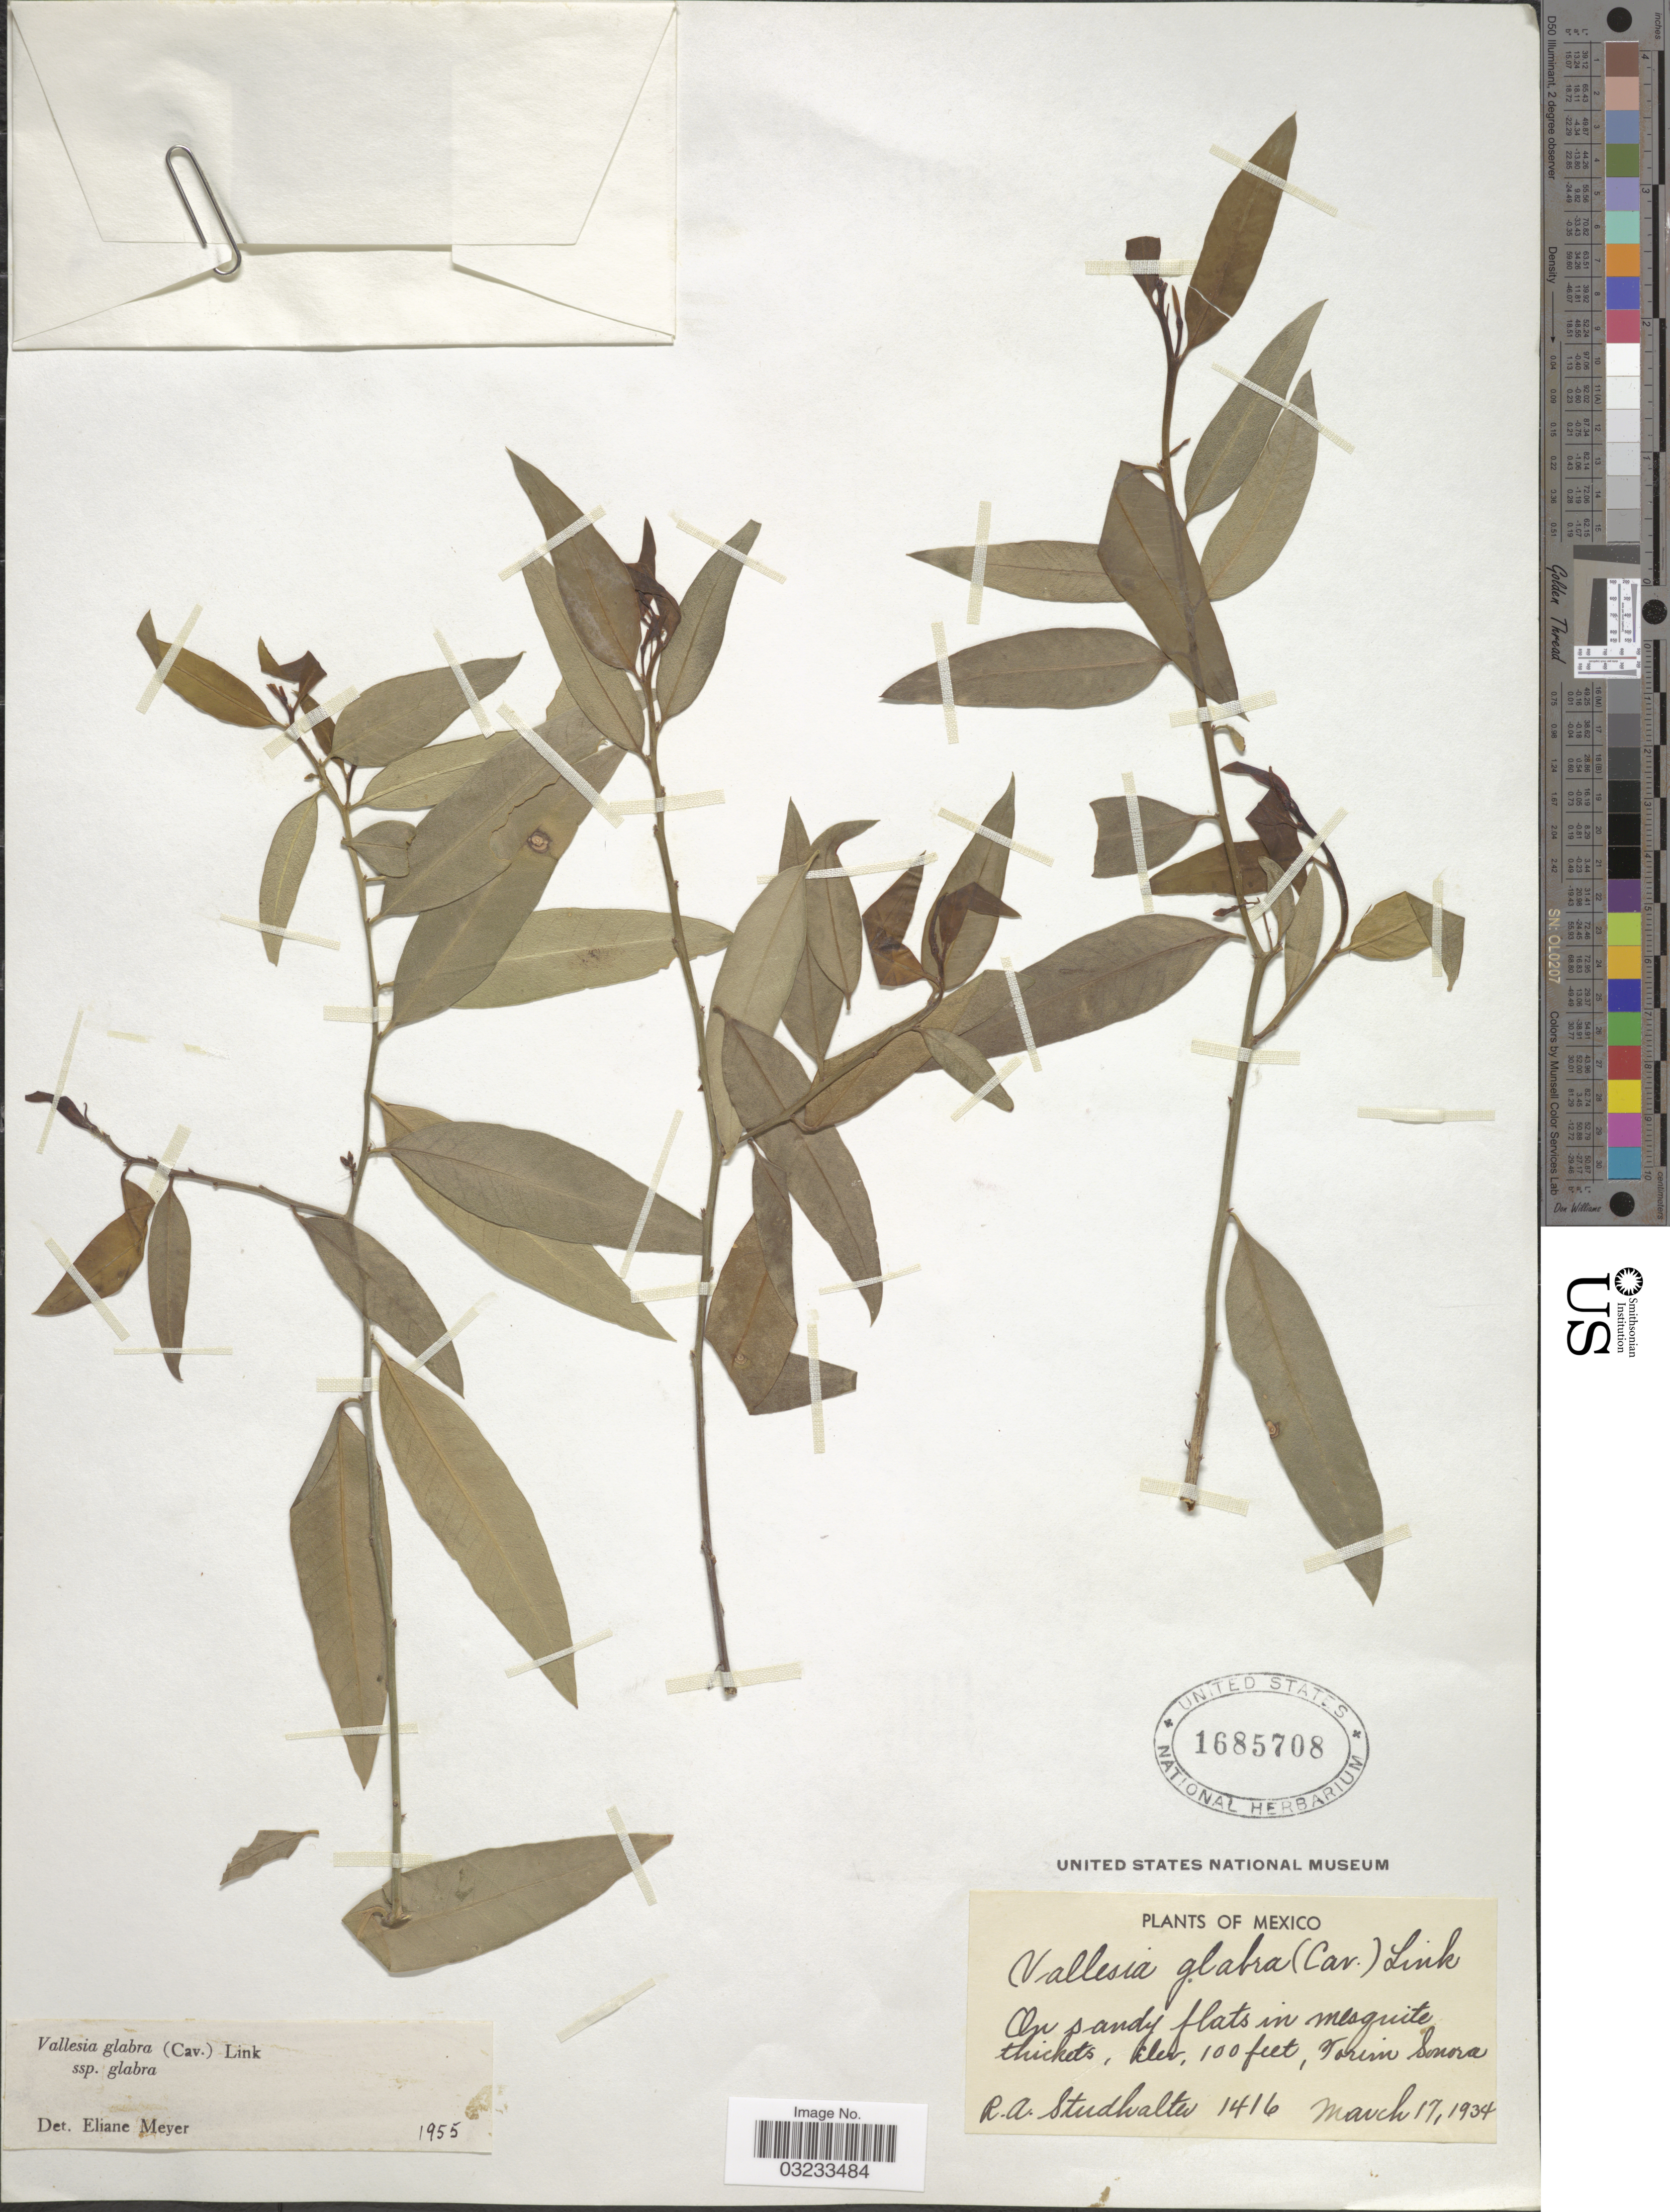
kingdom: Plantae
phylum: Tracheophyta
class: Magnoliopsida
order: Gentianales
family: Apocynaceae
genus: Vallesia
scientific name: Vallesia glabra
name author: (Cav.) Link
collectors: R. Studhalter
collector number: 1416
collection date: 1934-03-17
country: Mexico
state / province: Sonora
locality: On sandy flats in mesquite thickets, Torim Sonora.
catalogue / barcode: US 1685708